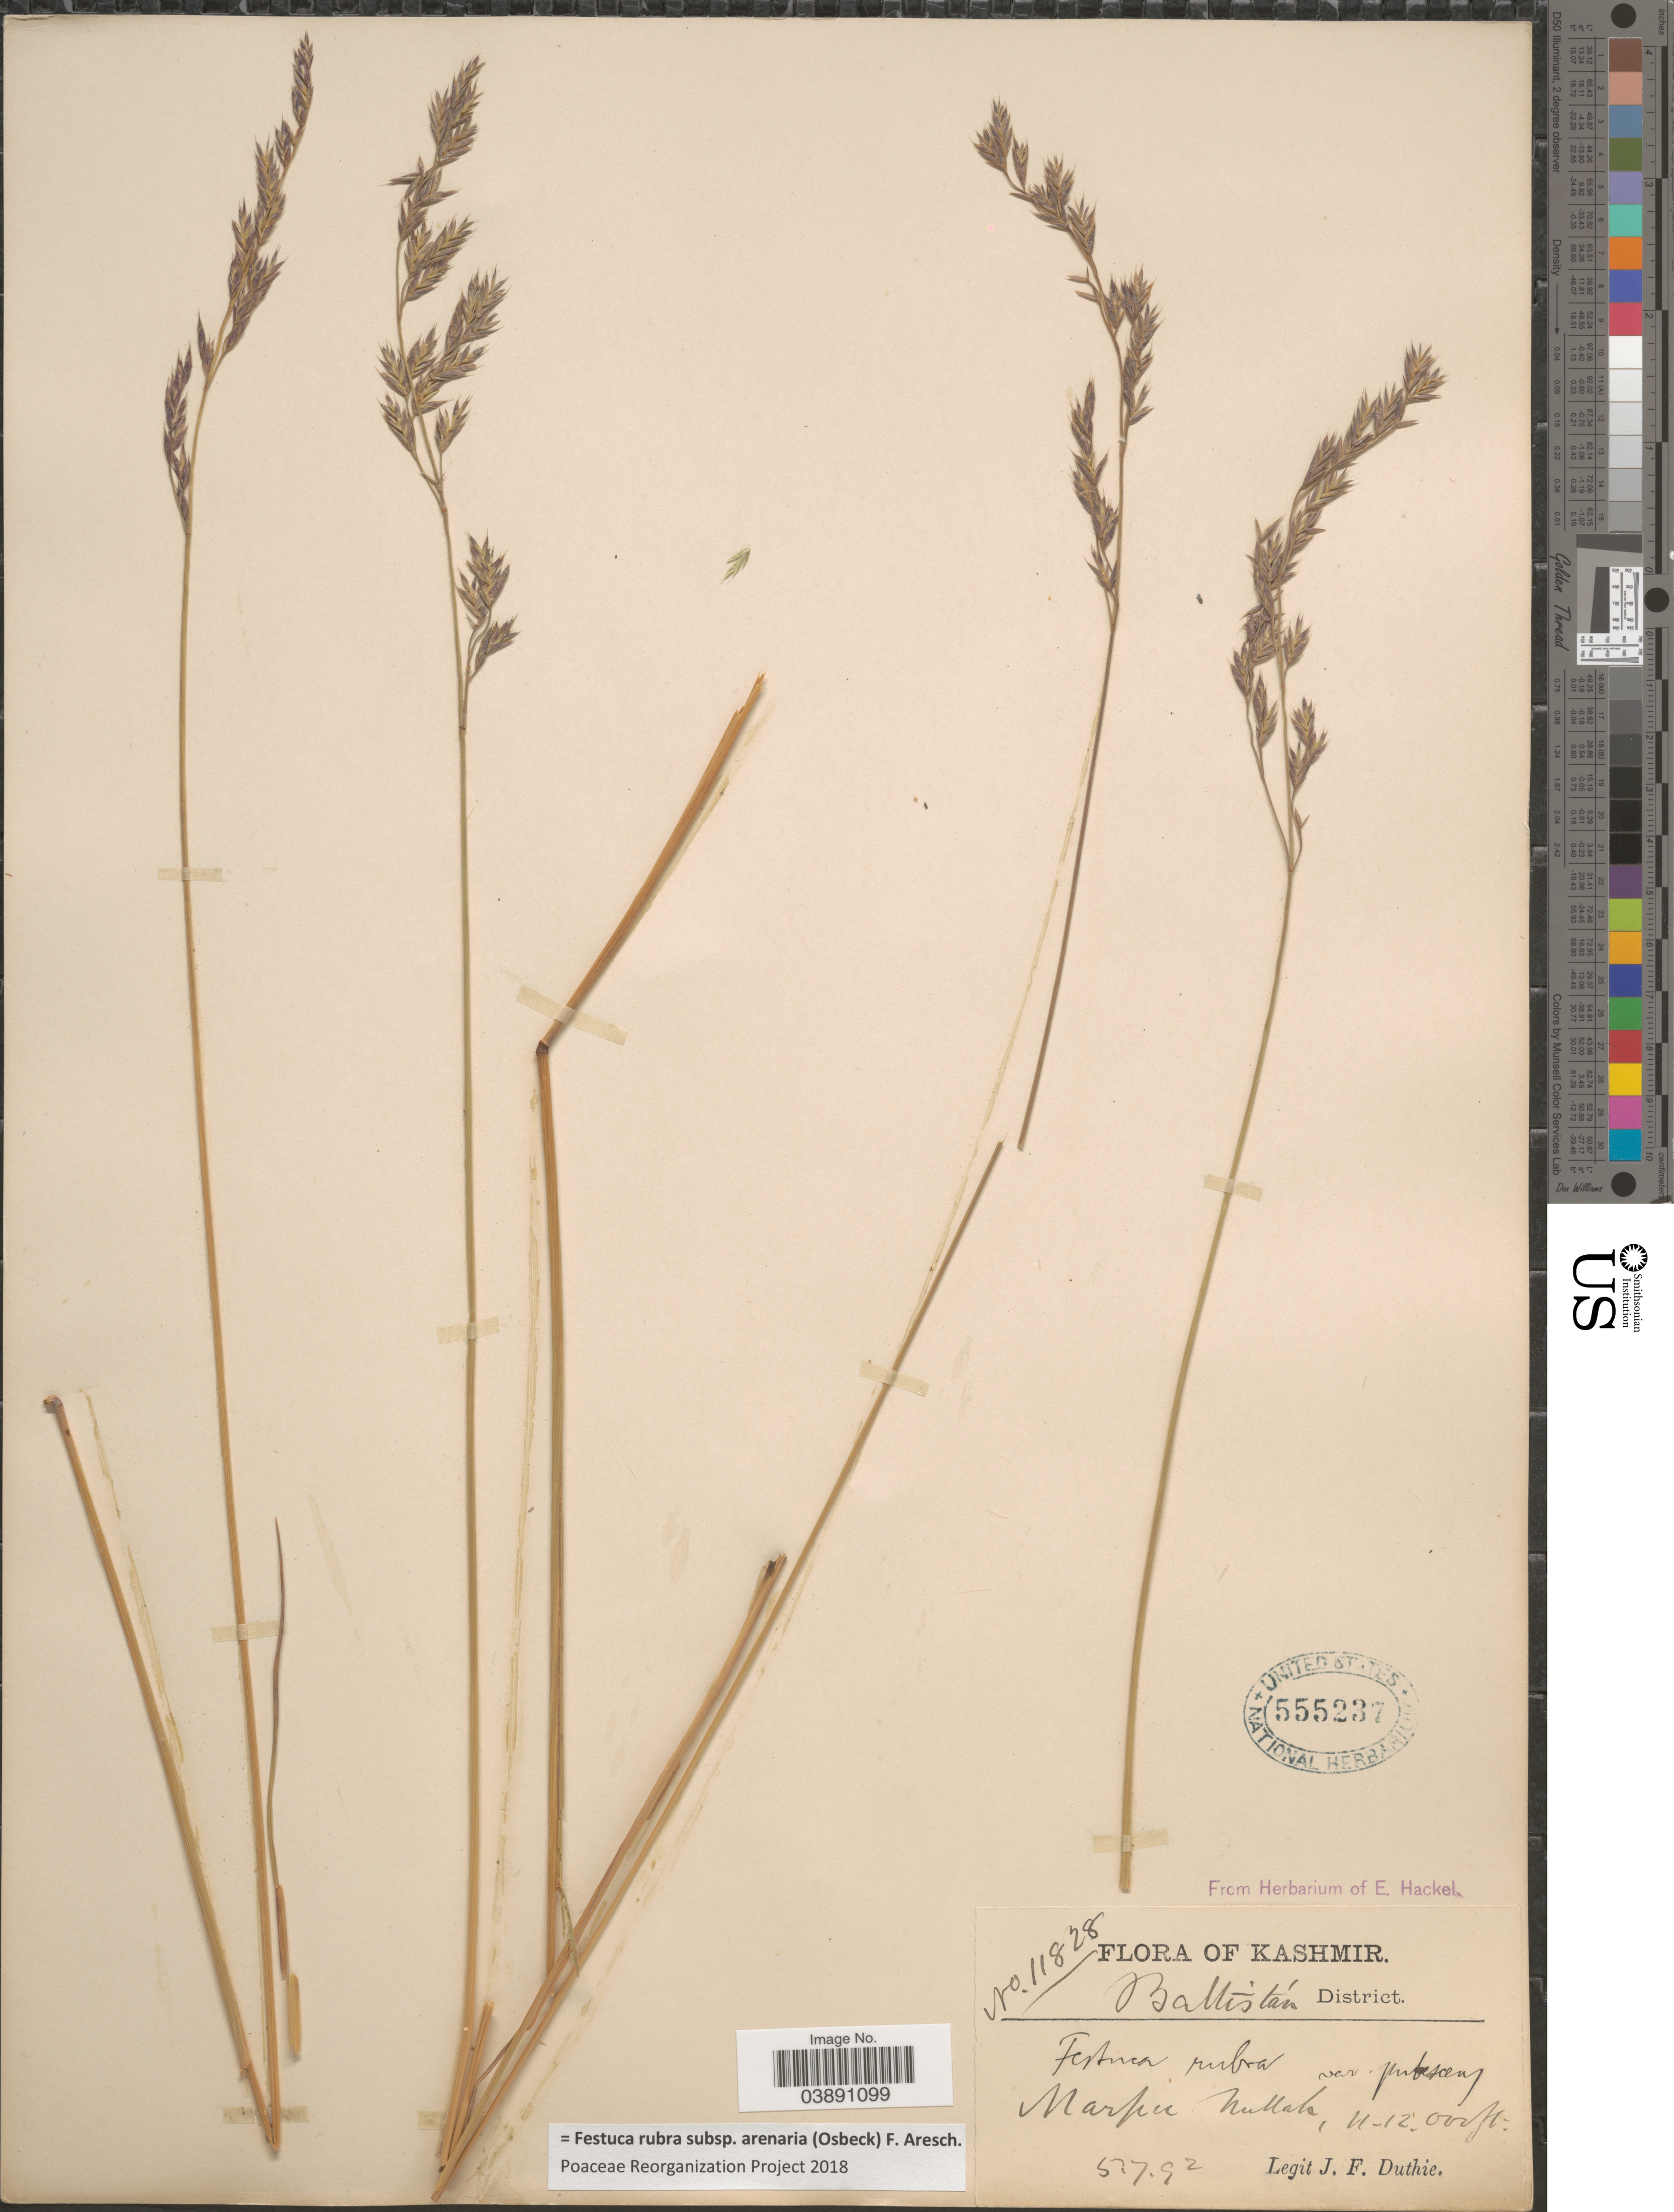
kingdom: Plantae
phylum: Tracheophyta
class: Liliopsida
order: Poales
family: Poaceae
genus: Festuca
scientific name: Festuca rubra subsp. arenaria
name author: (Osbeck) F. Aresch.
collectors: J. F. Duthie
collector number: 11828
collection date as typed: Transcribed d/m/y: 5/7/92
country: Pakistan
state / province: Gilgit-Baltistan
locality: Kashmir. Baltistán District. Marpu Nullah.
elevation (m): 3353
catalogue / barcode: US 555237